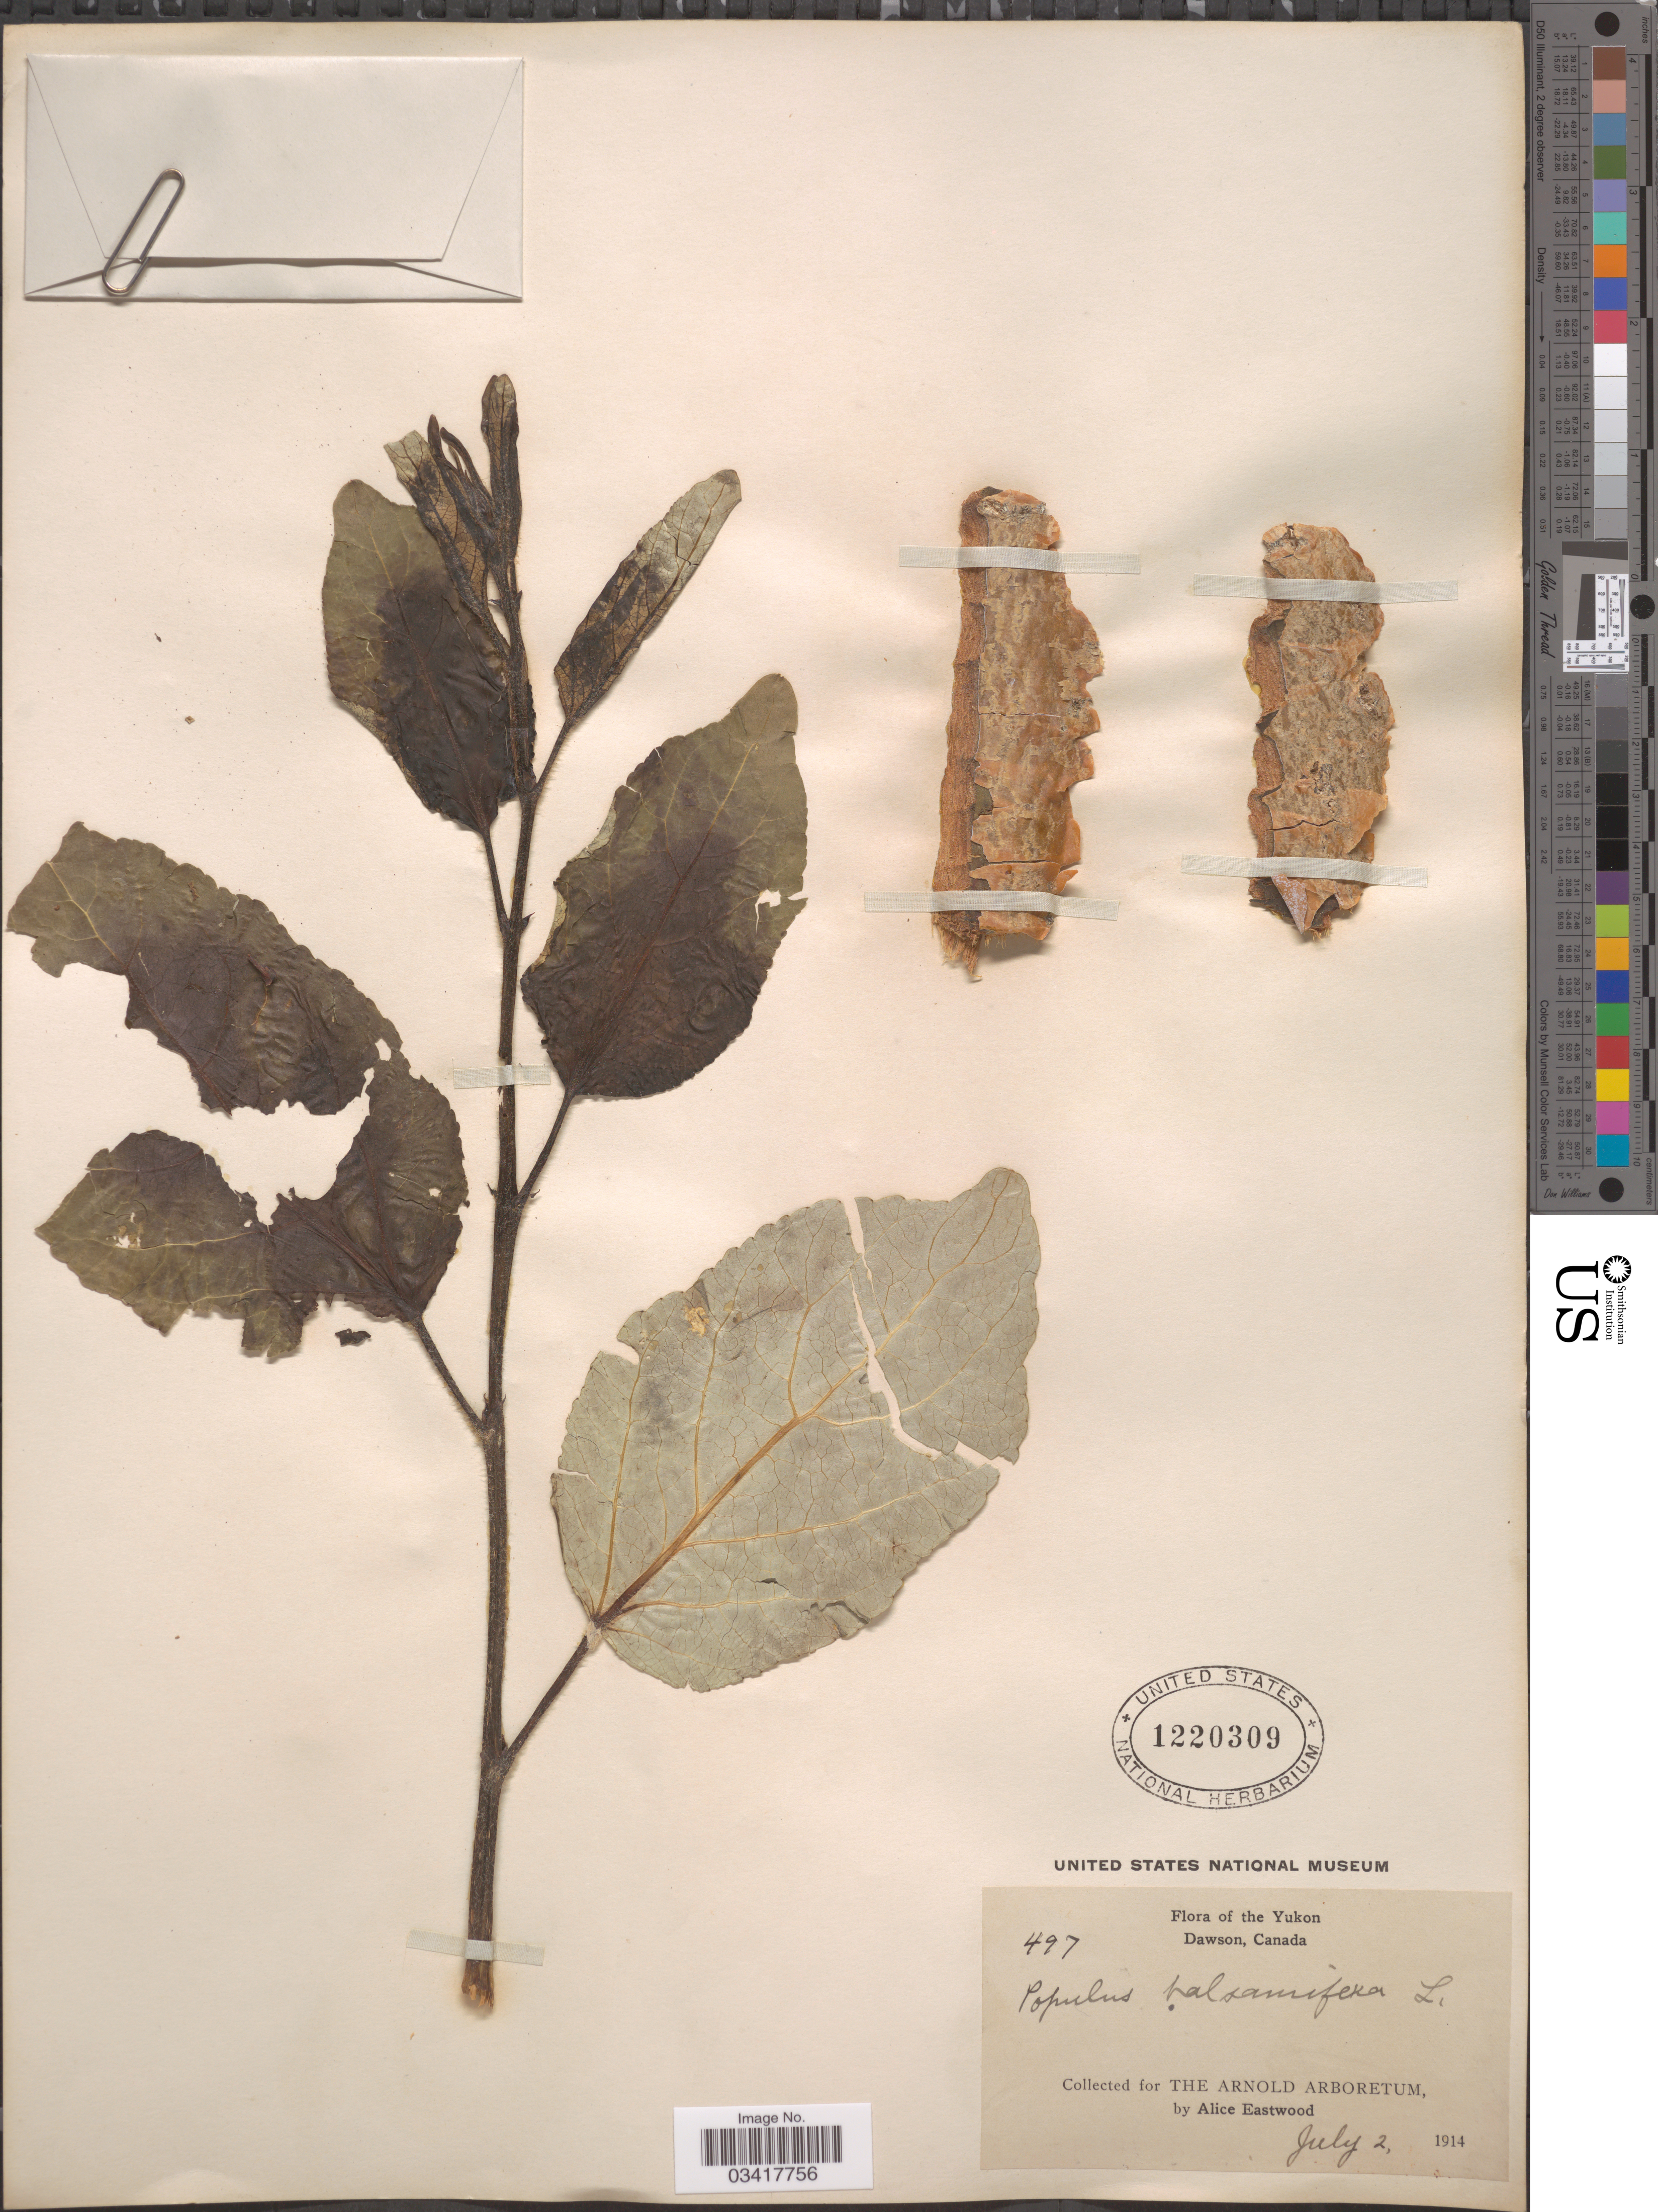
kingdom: Plantae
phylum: Tracheophyta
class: Magnoliopsida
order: Malpighiales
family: Salicaceae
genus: Populus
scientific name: Populus balsamifera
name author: L.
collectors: A. Eastwood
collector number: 497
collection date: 1914-07-02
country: Canada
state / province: Yukon Territory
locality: The Yukon. Dawson.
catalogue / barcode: US 1220309